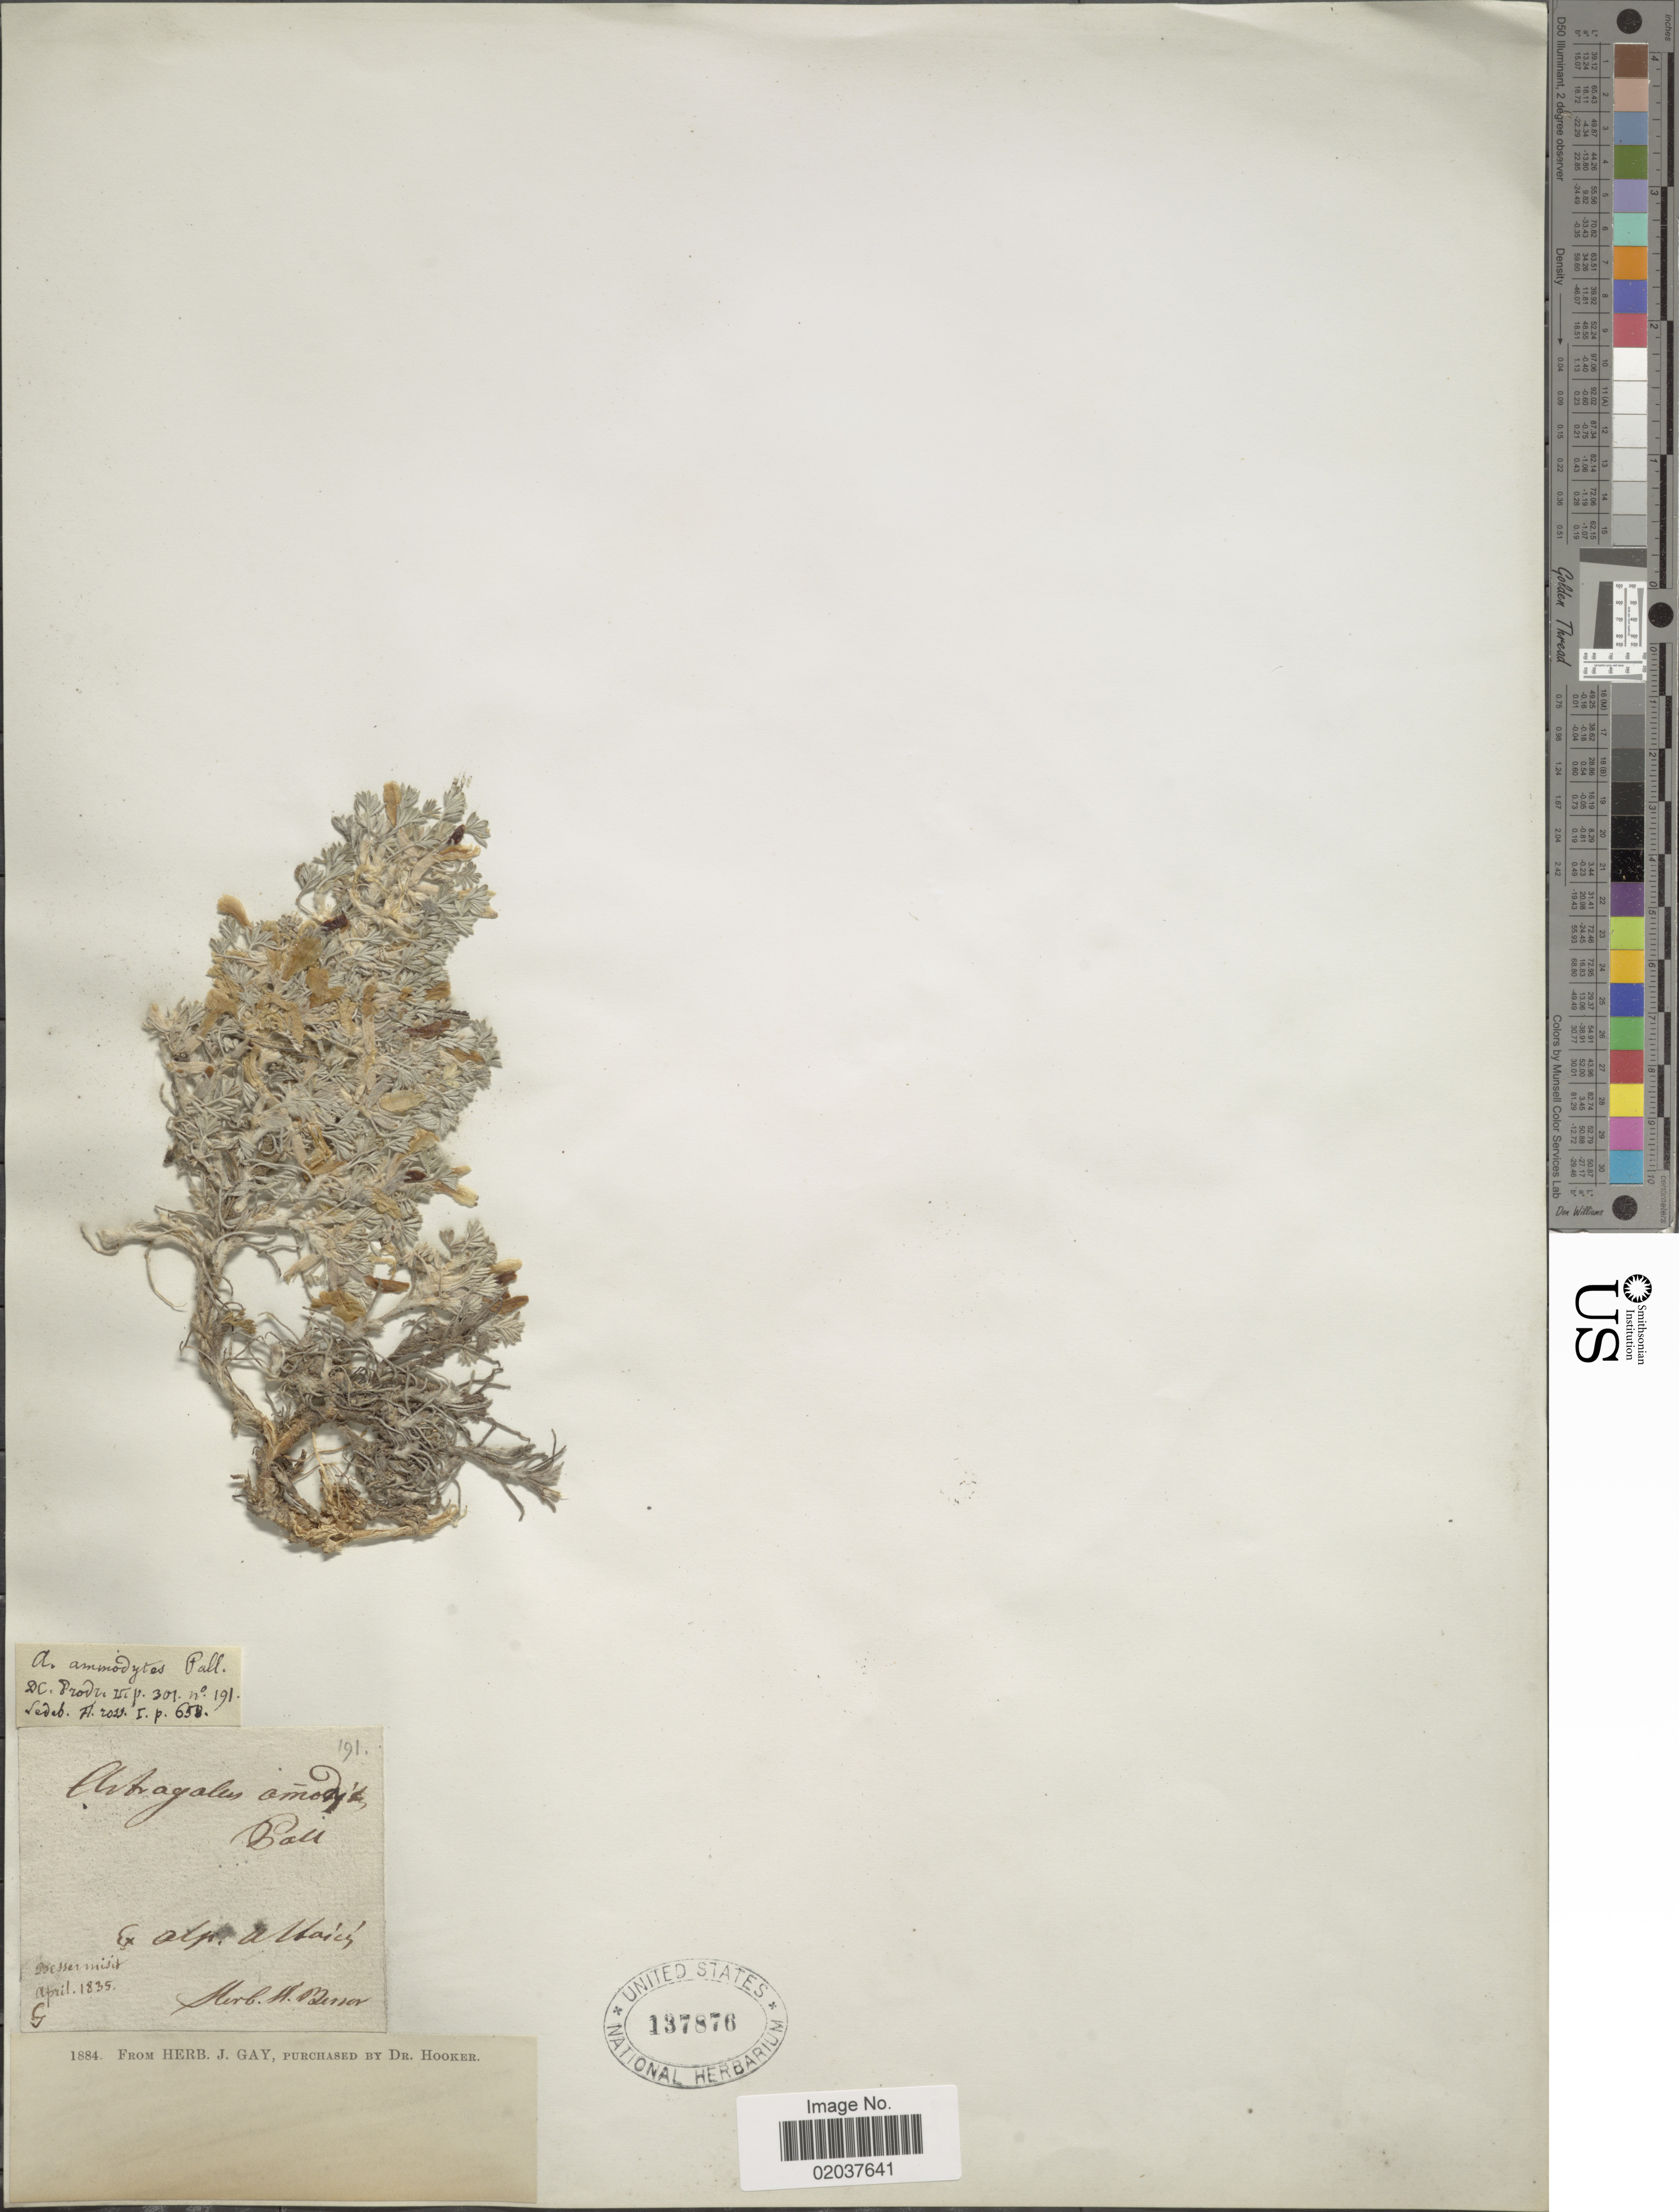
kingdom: Plantae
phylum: Tracheophyta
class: Magnoliopsida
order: Fabales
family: Fabaceae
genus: Astragalus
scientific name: Astragalus ammodytes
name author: Pall.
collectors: Besser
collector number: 191*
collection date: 1835-04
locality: Alp Altaich [interpreted]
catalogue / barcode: US 137876